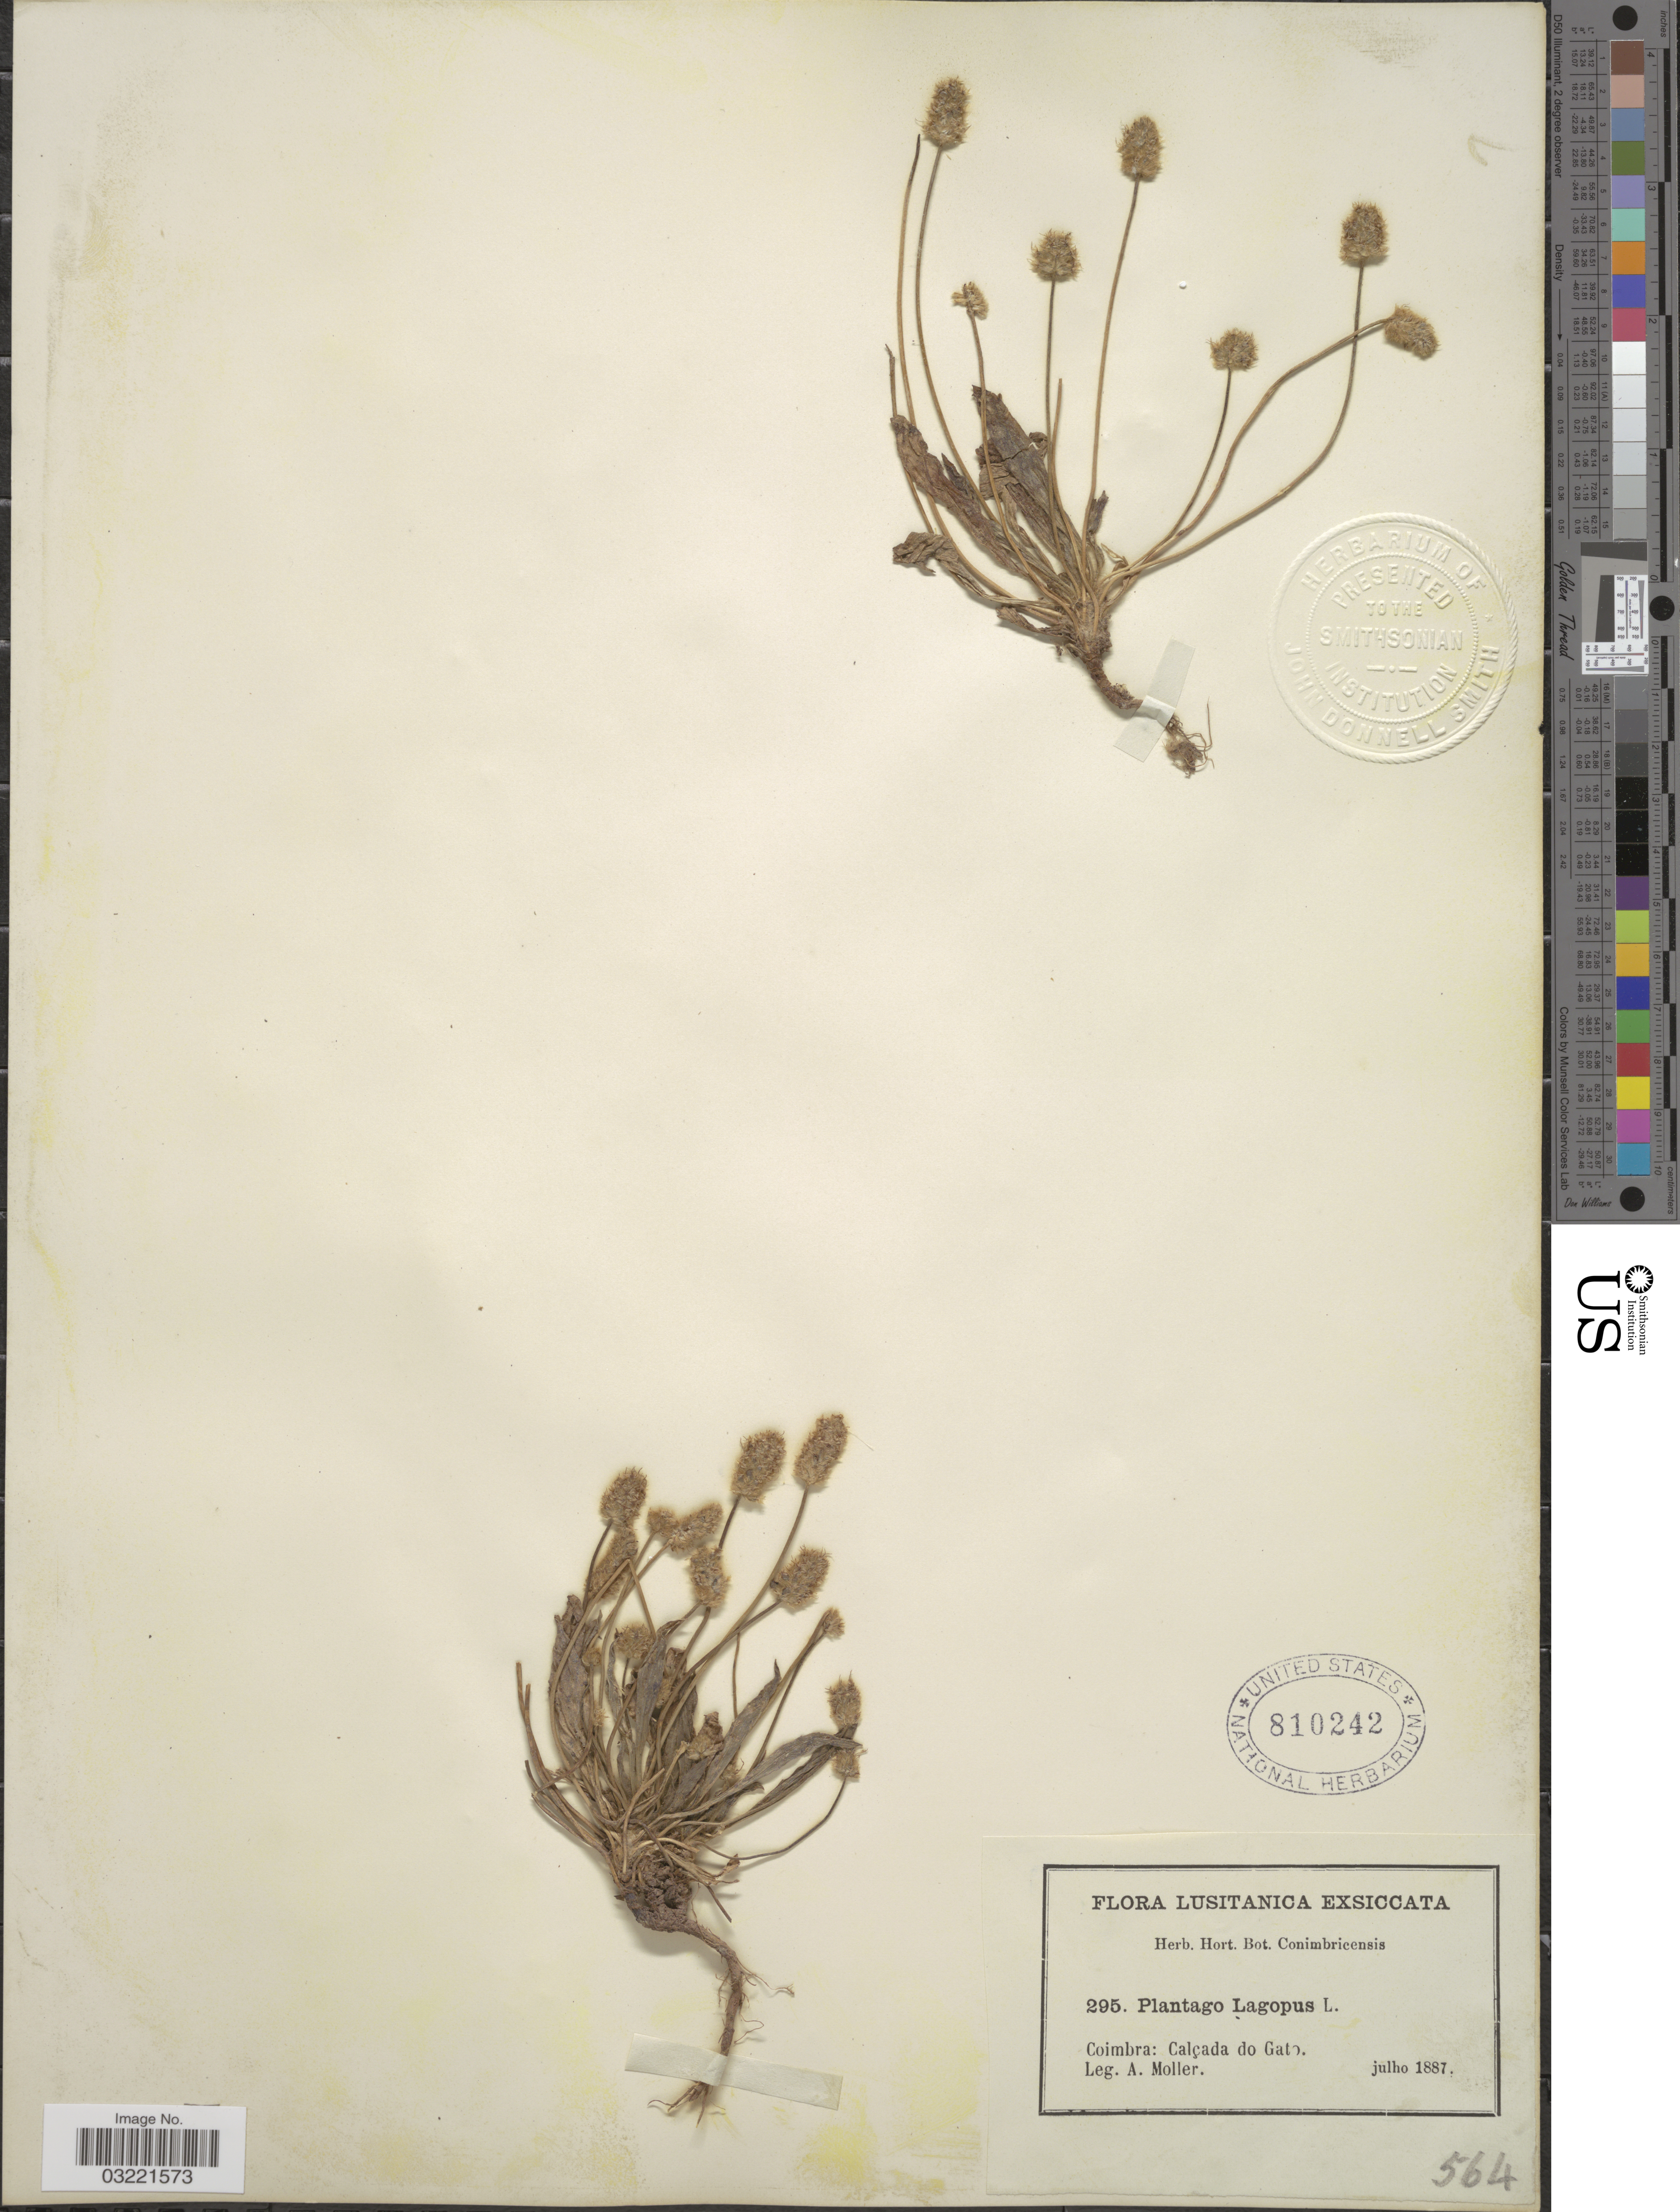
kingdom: Plantae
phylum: Tracheophyta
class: Magnoliopsida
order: Lamiales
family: Plantaginaceae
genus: Plantago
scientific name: Plantago lagopus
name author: L.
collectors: A. Moller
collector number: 295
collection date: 1887-07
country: Portugal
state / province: Coimbra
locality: Lusitanica. Calçada do Gato.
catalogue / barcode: US 810242